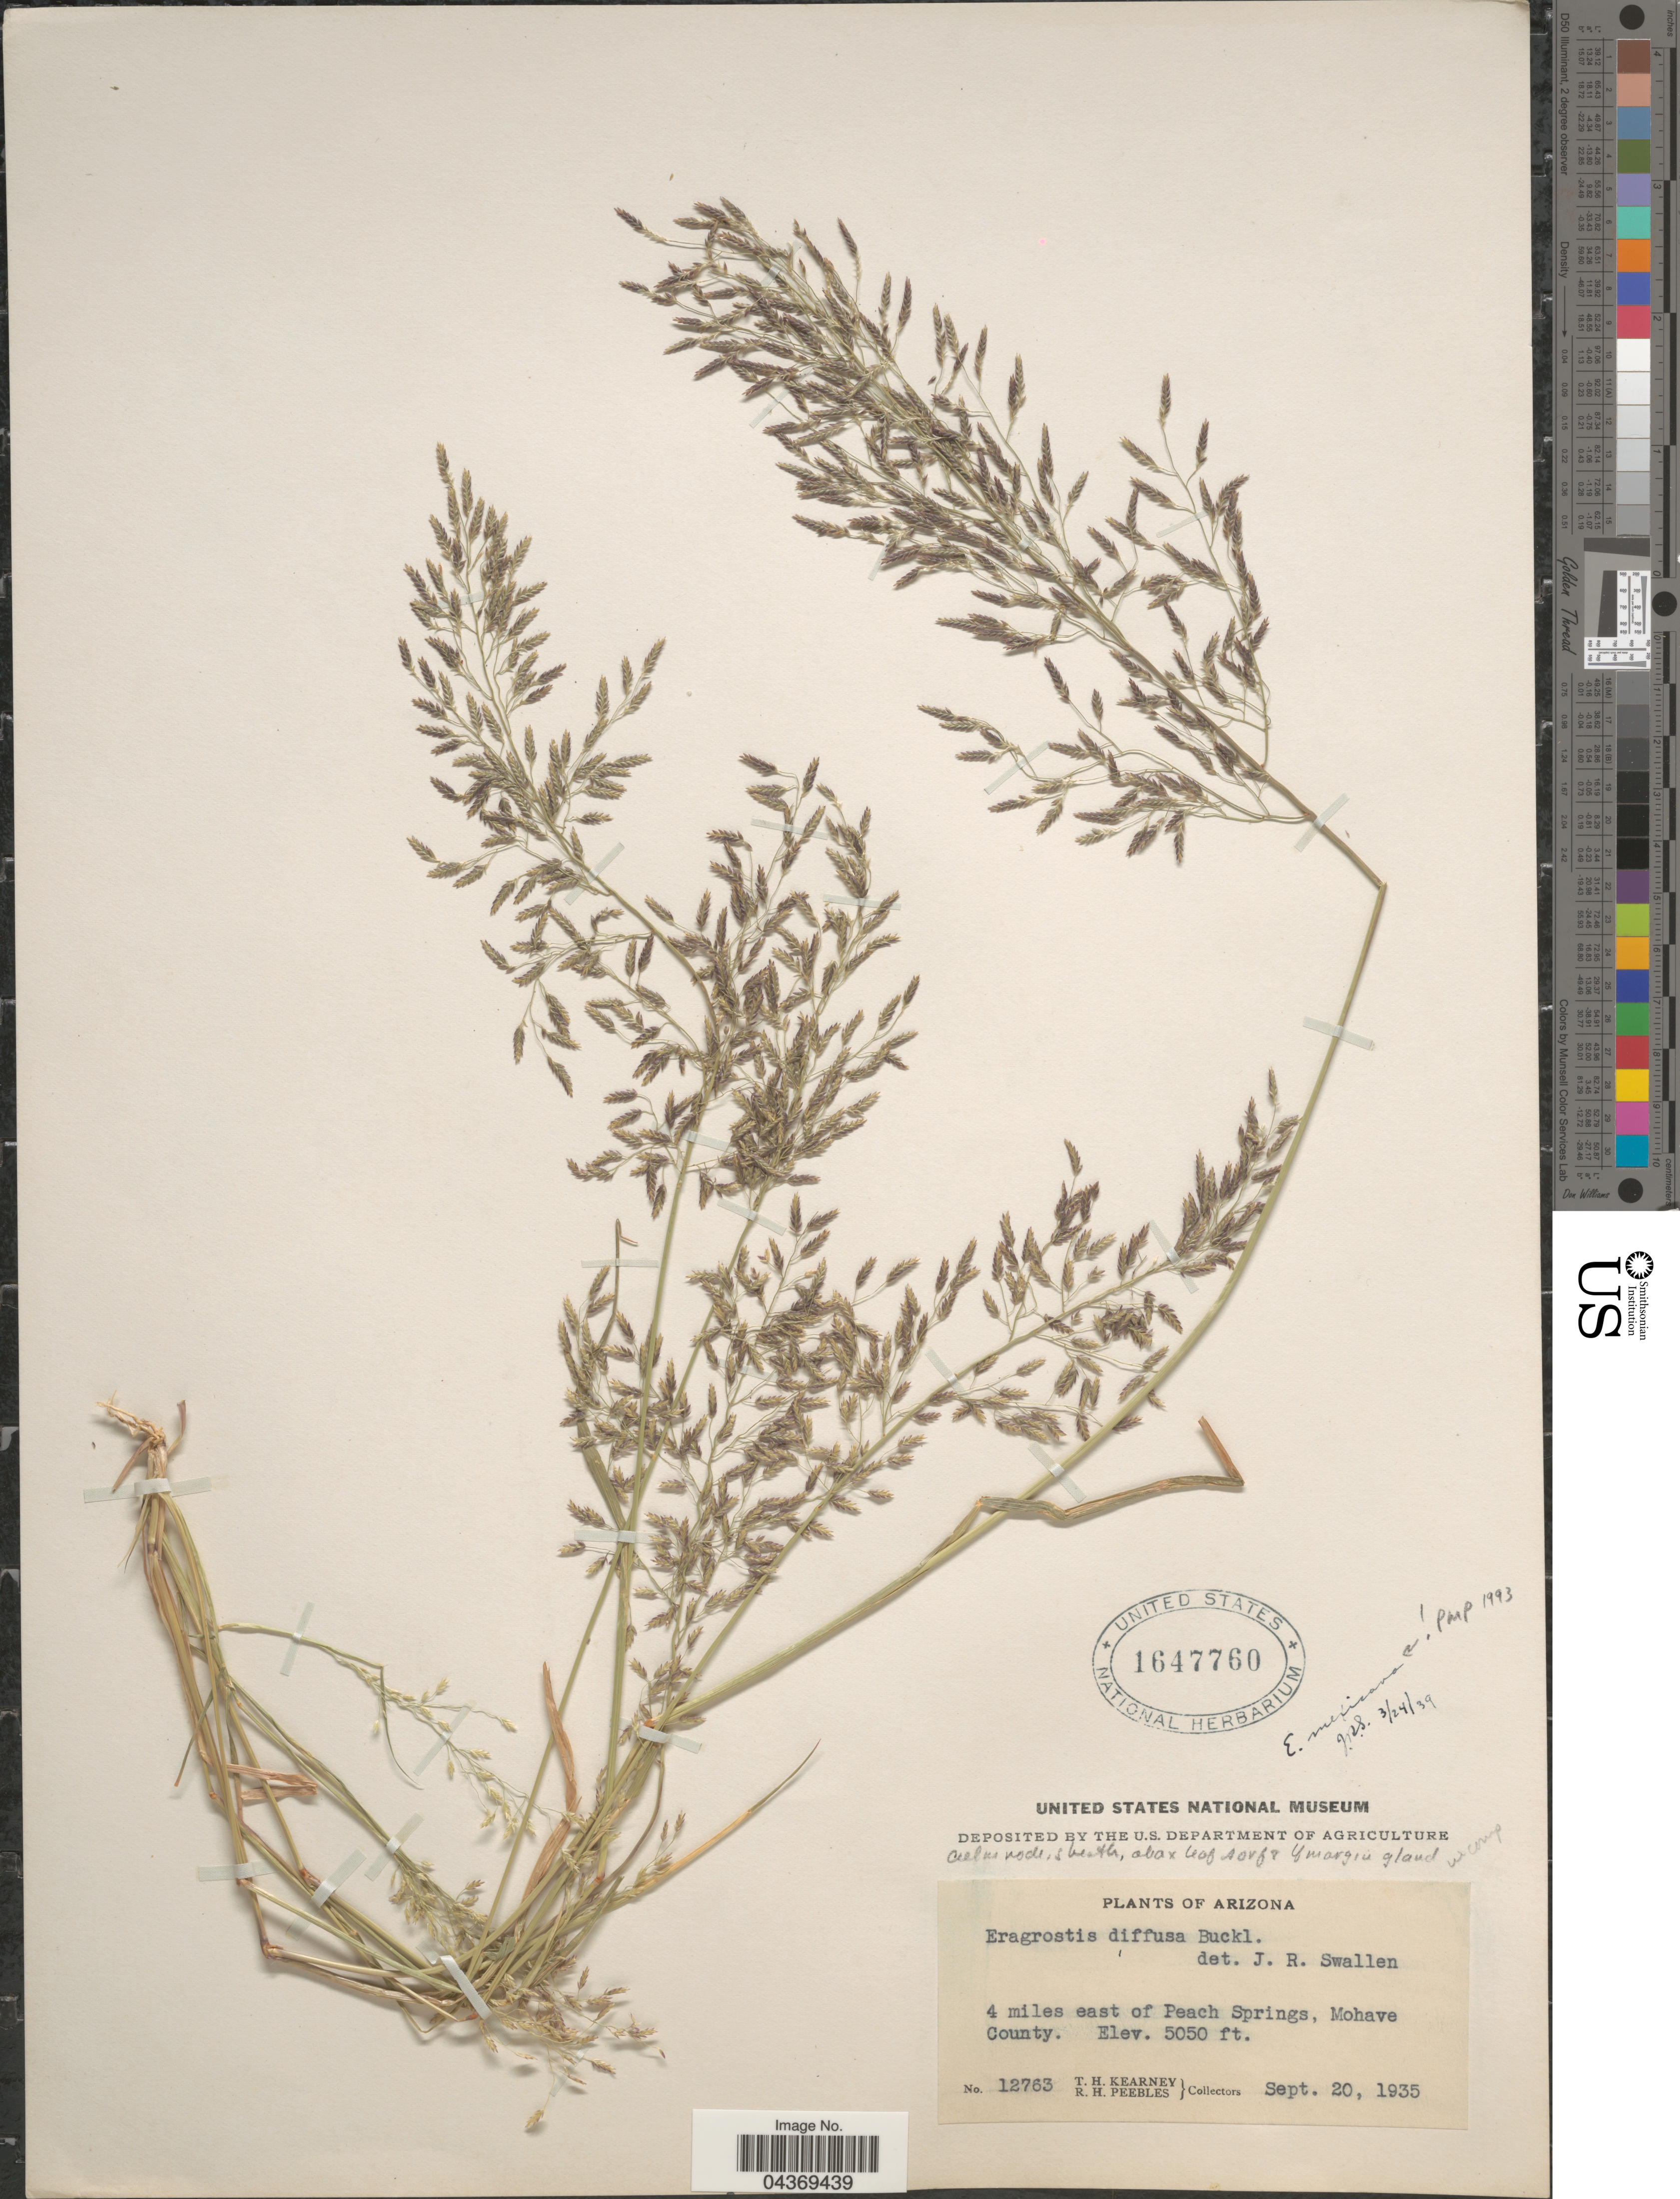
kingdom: Plantae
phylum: Tracheophyta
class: Liliopsida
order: Poales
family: Poaceae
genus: Eragrostis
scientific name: Eragrostis mexicana subsp. mexicana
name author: (Hornem.) Link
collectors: T. H. Kearney & R. H. Peebles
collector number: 12763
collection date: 1935-09-20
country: United States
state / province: Arizona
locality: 4 miles east of Peach Springs, Mohave County.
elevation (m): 1539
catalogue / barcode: US 1647760